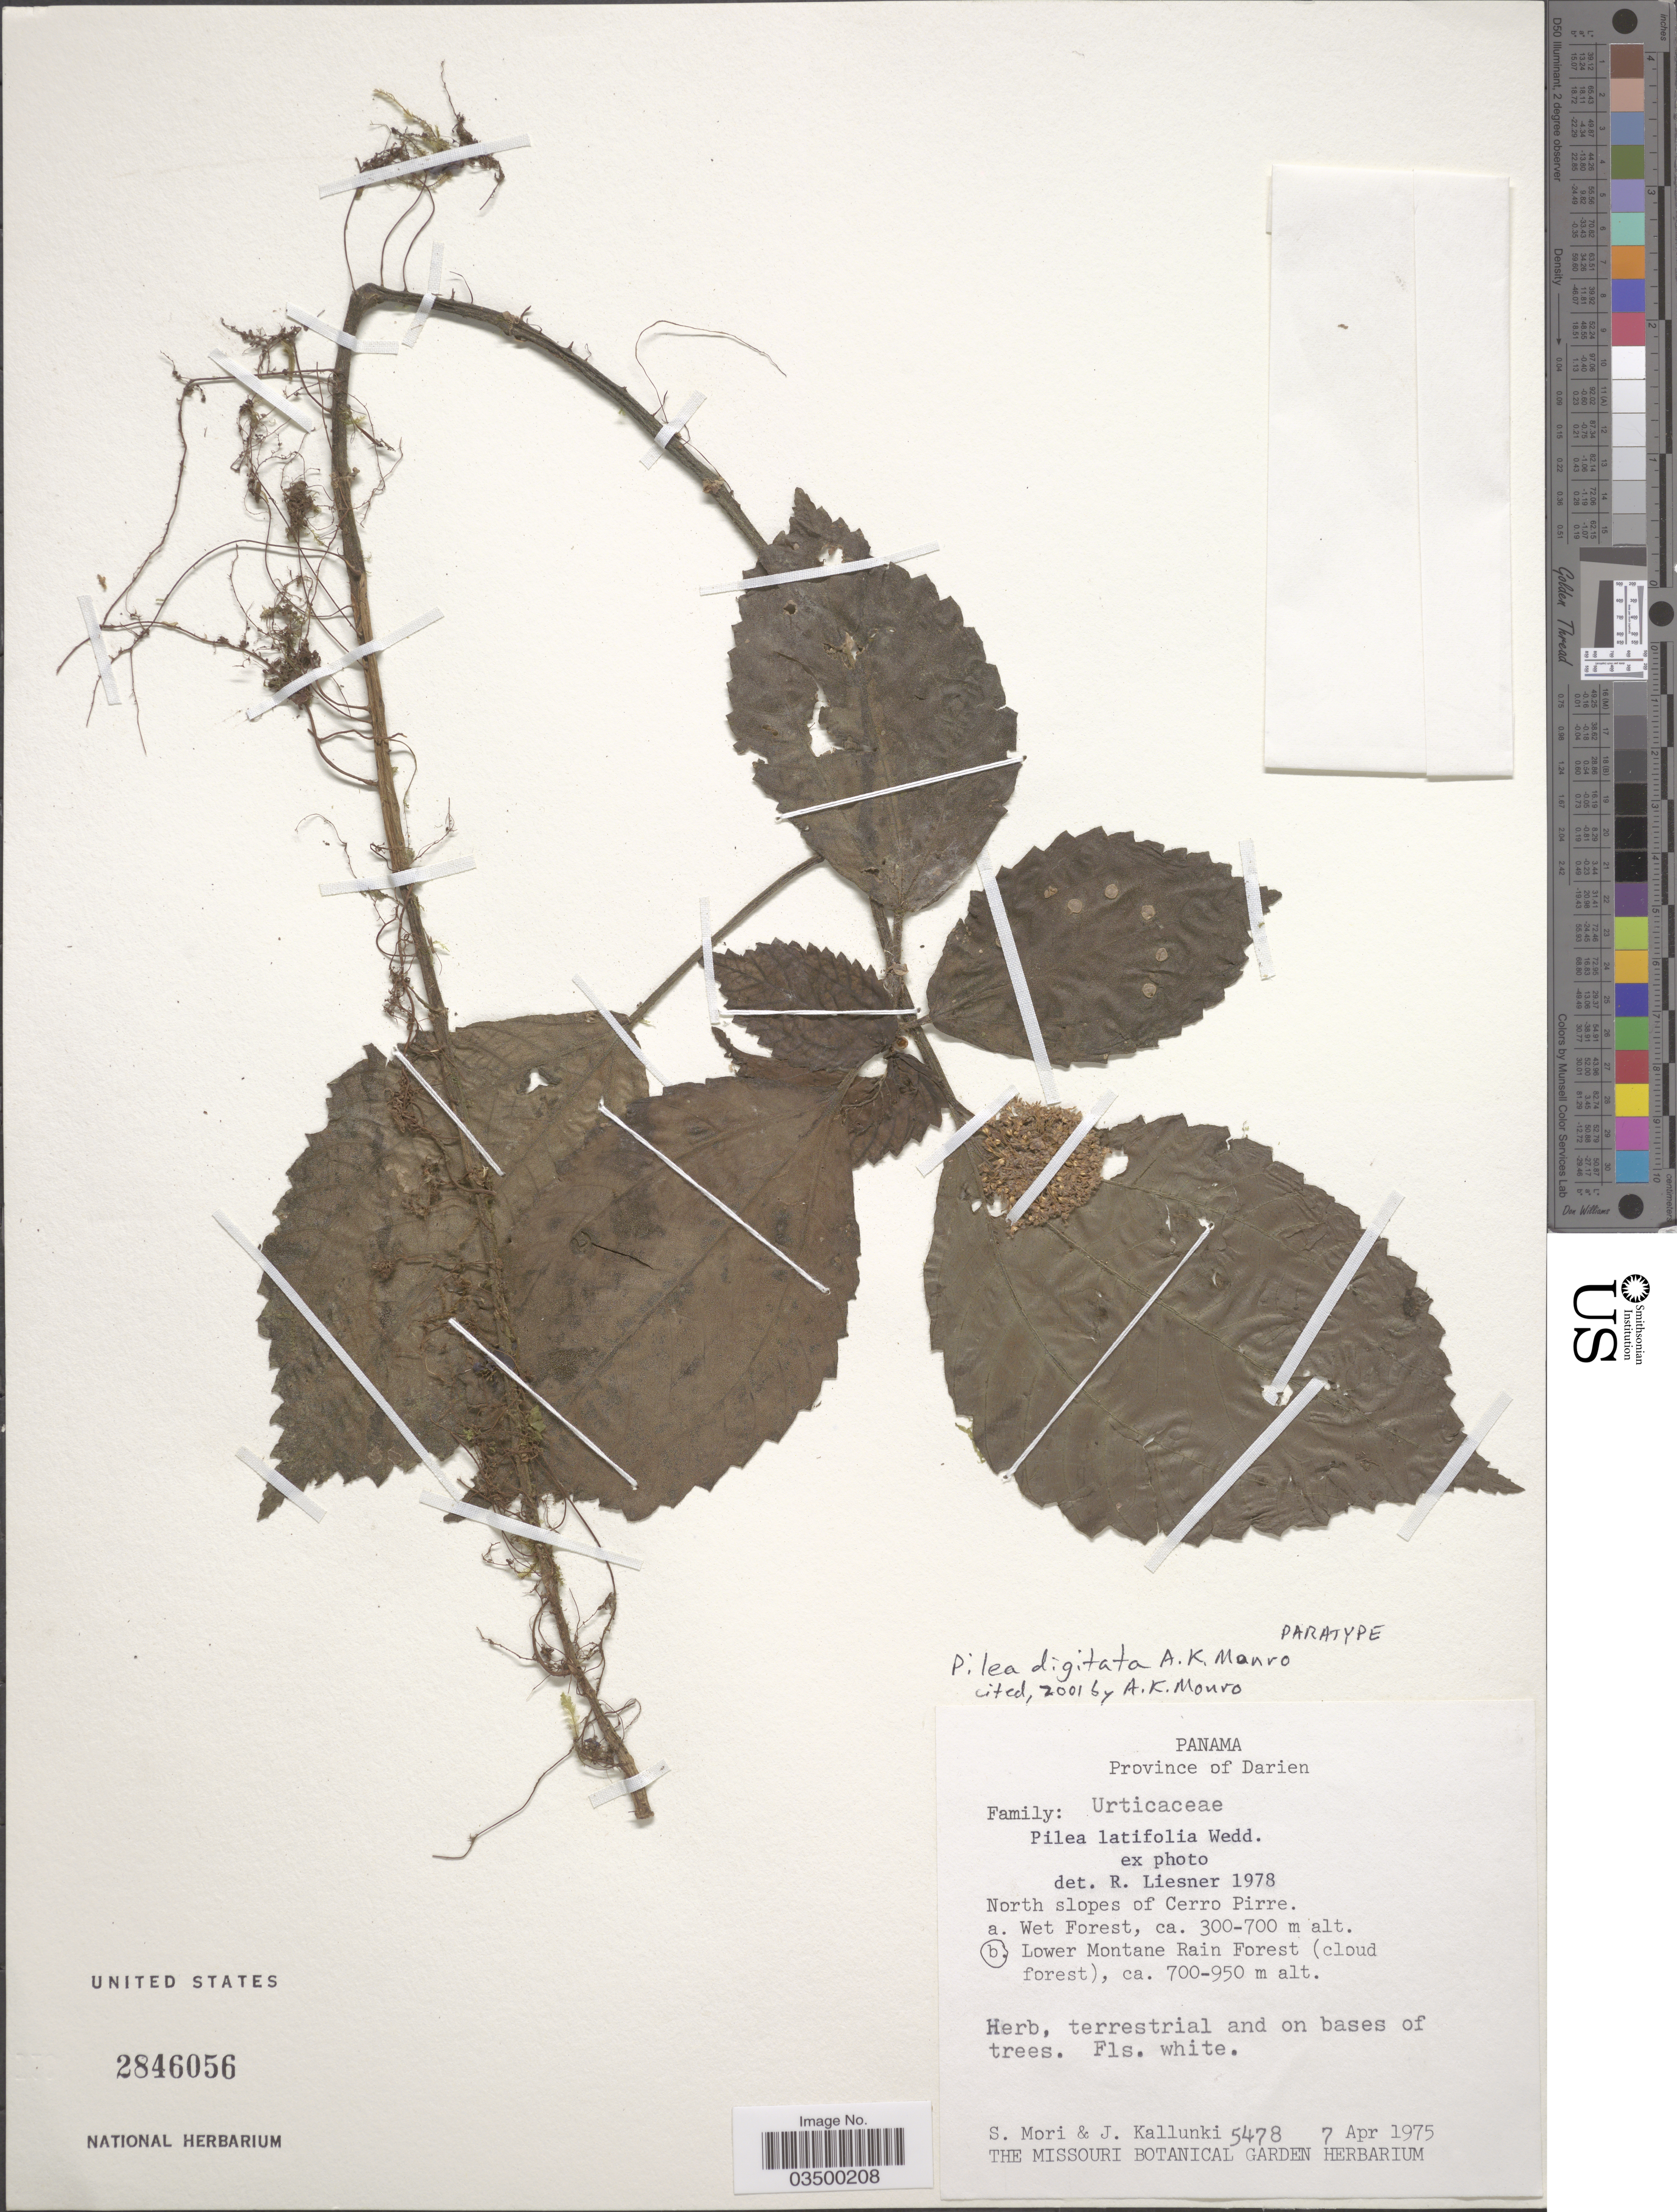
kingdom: Plantae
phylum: Tracheophyta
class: Magnoliopsida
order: Rosales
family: Urticaceae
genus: Pilea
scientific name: Pilea digitata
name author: A. K. Monro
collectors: S. Mori & J. Kallunki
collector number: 5478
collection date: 1975-04-07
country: Panama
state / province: Darien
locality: North slopes of Cerro Pirre. Lower Montane Rain Forest (cloud forest).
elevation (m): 700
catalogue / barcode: US 2846056